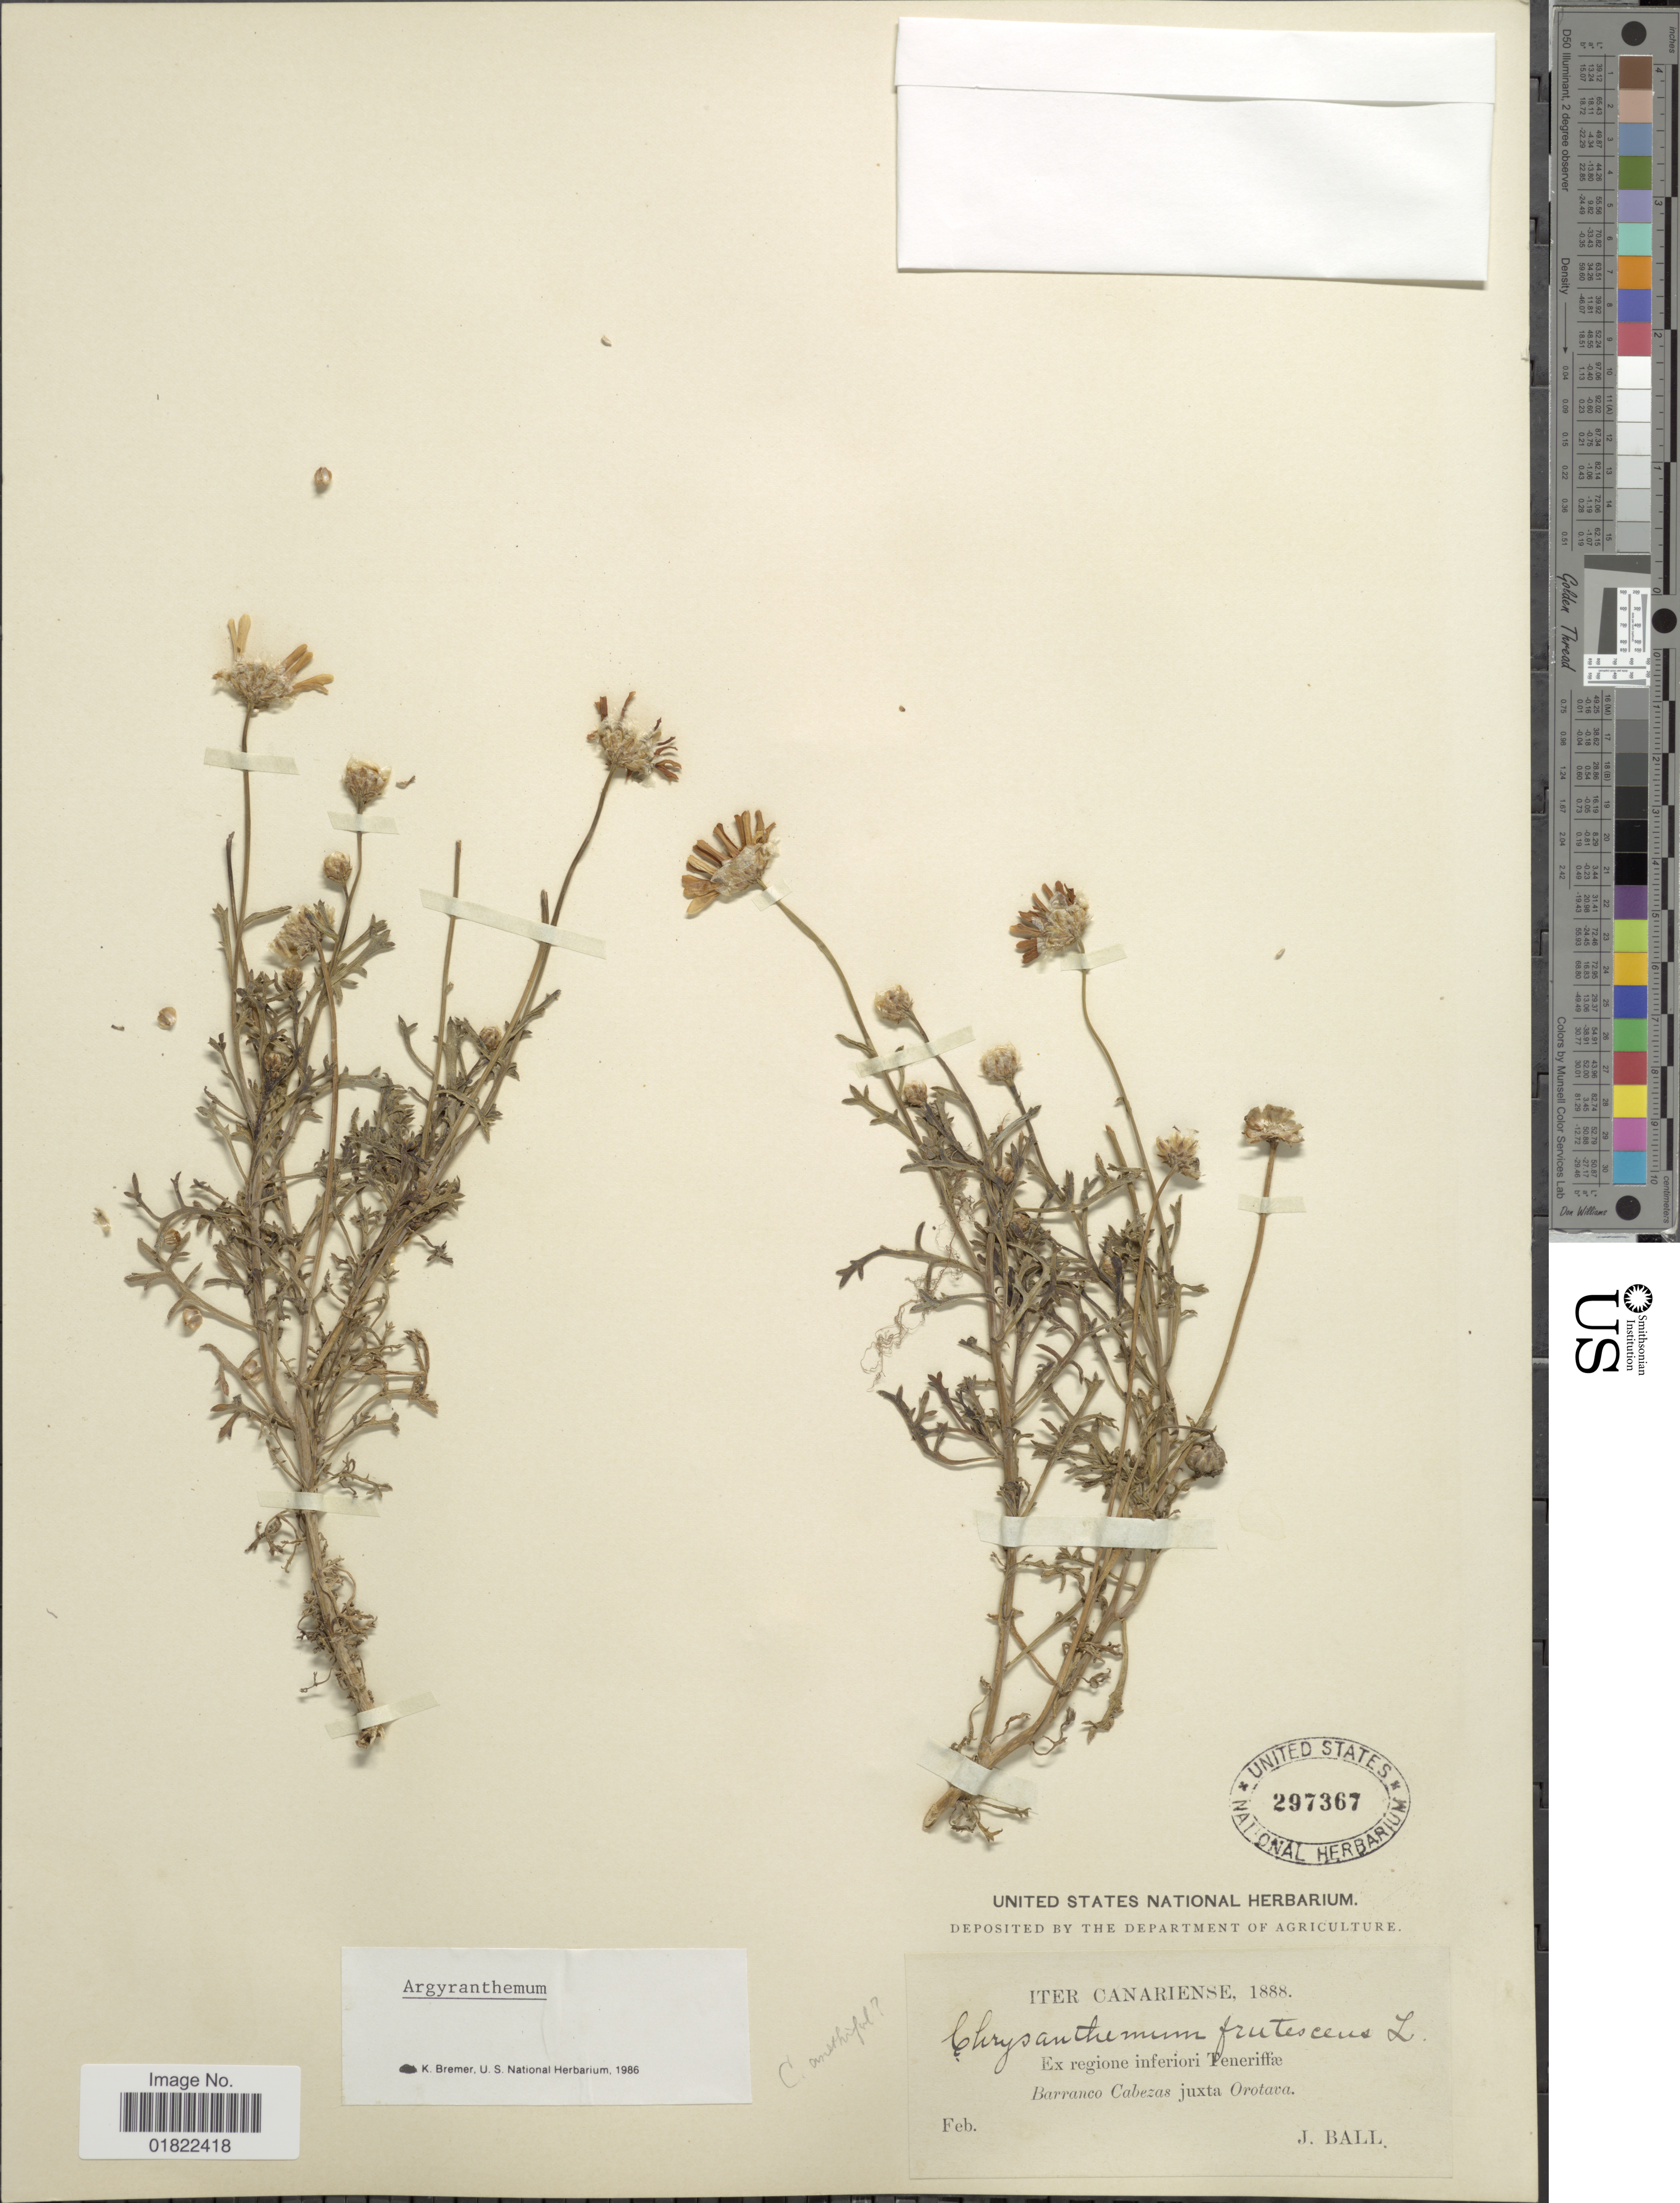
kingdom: Plantae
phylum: Tracheophyta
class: Magnoliopsida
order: Asterales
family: Asteraceae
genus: Argyranthemum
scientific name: Argyranthemum frutescens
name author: L.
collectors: J. Ball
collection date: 1888-02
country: Spain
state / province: Canarias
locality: Regione inferiori Teneriffæ Barranco Cabezas juxta Orotava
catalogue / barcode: US 297367